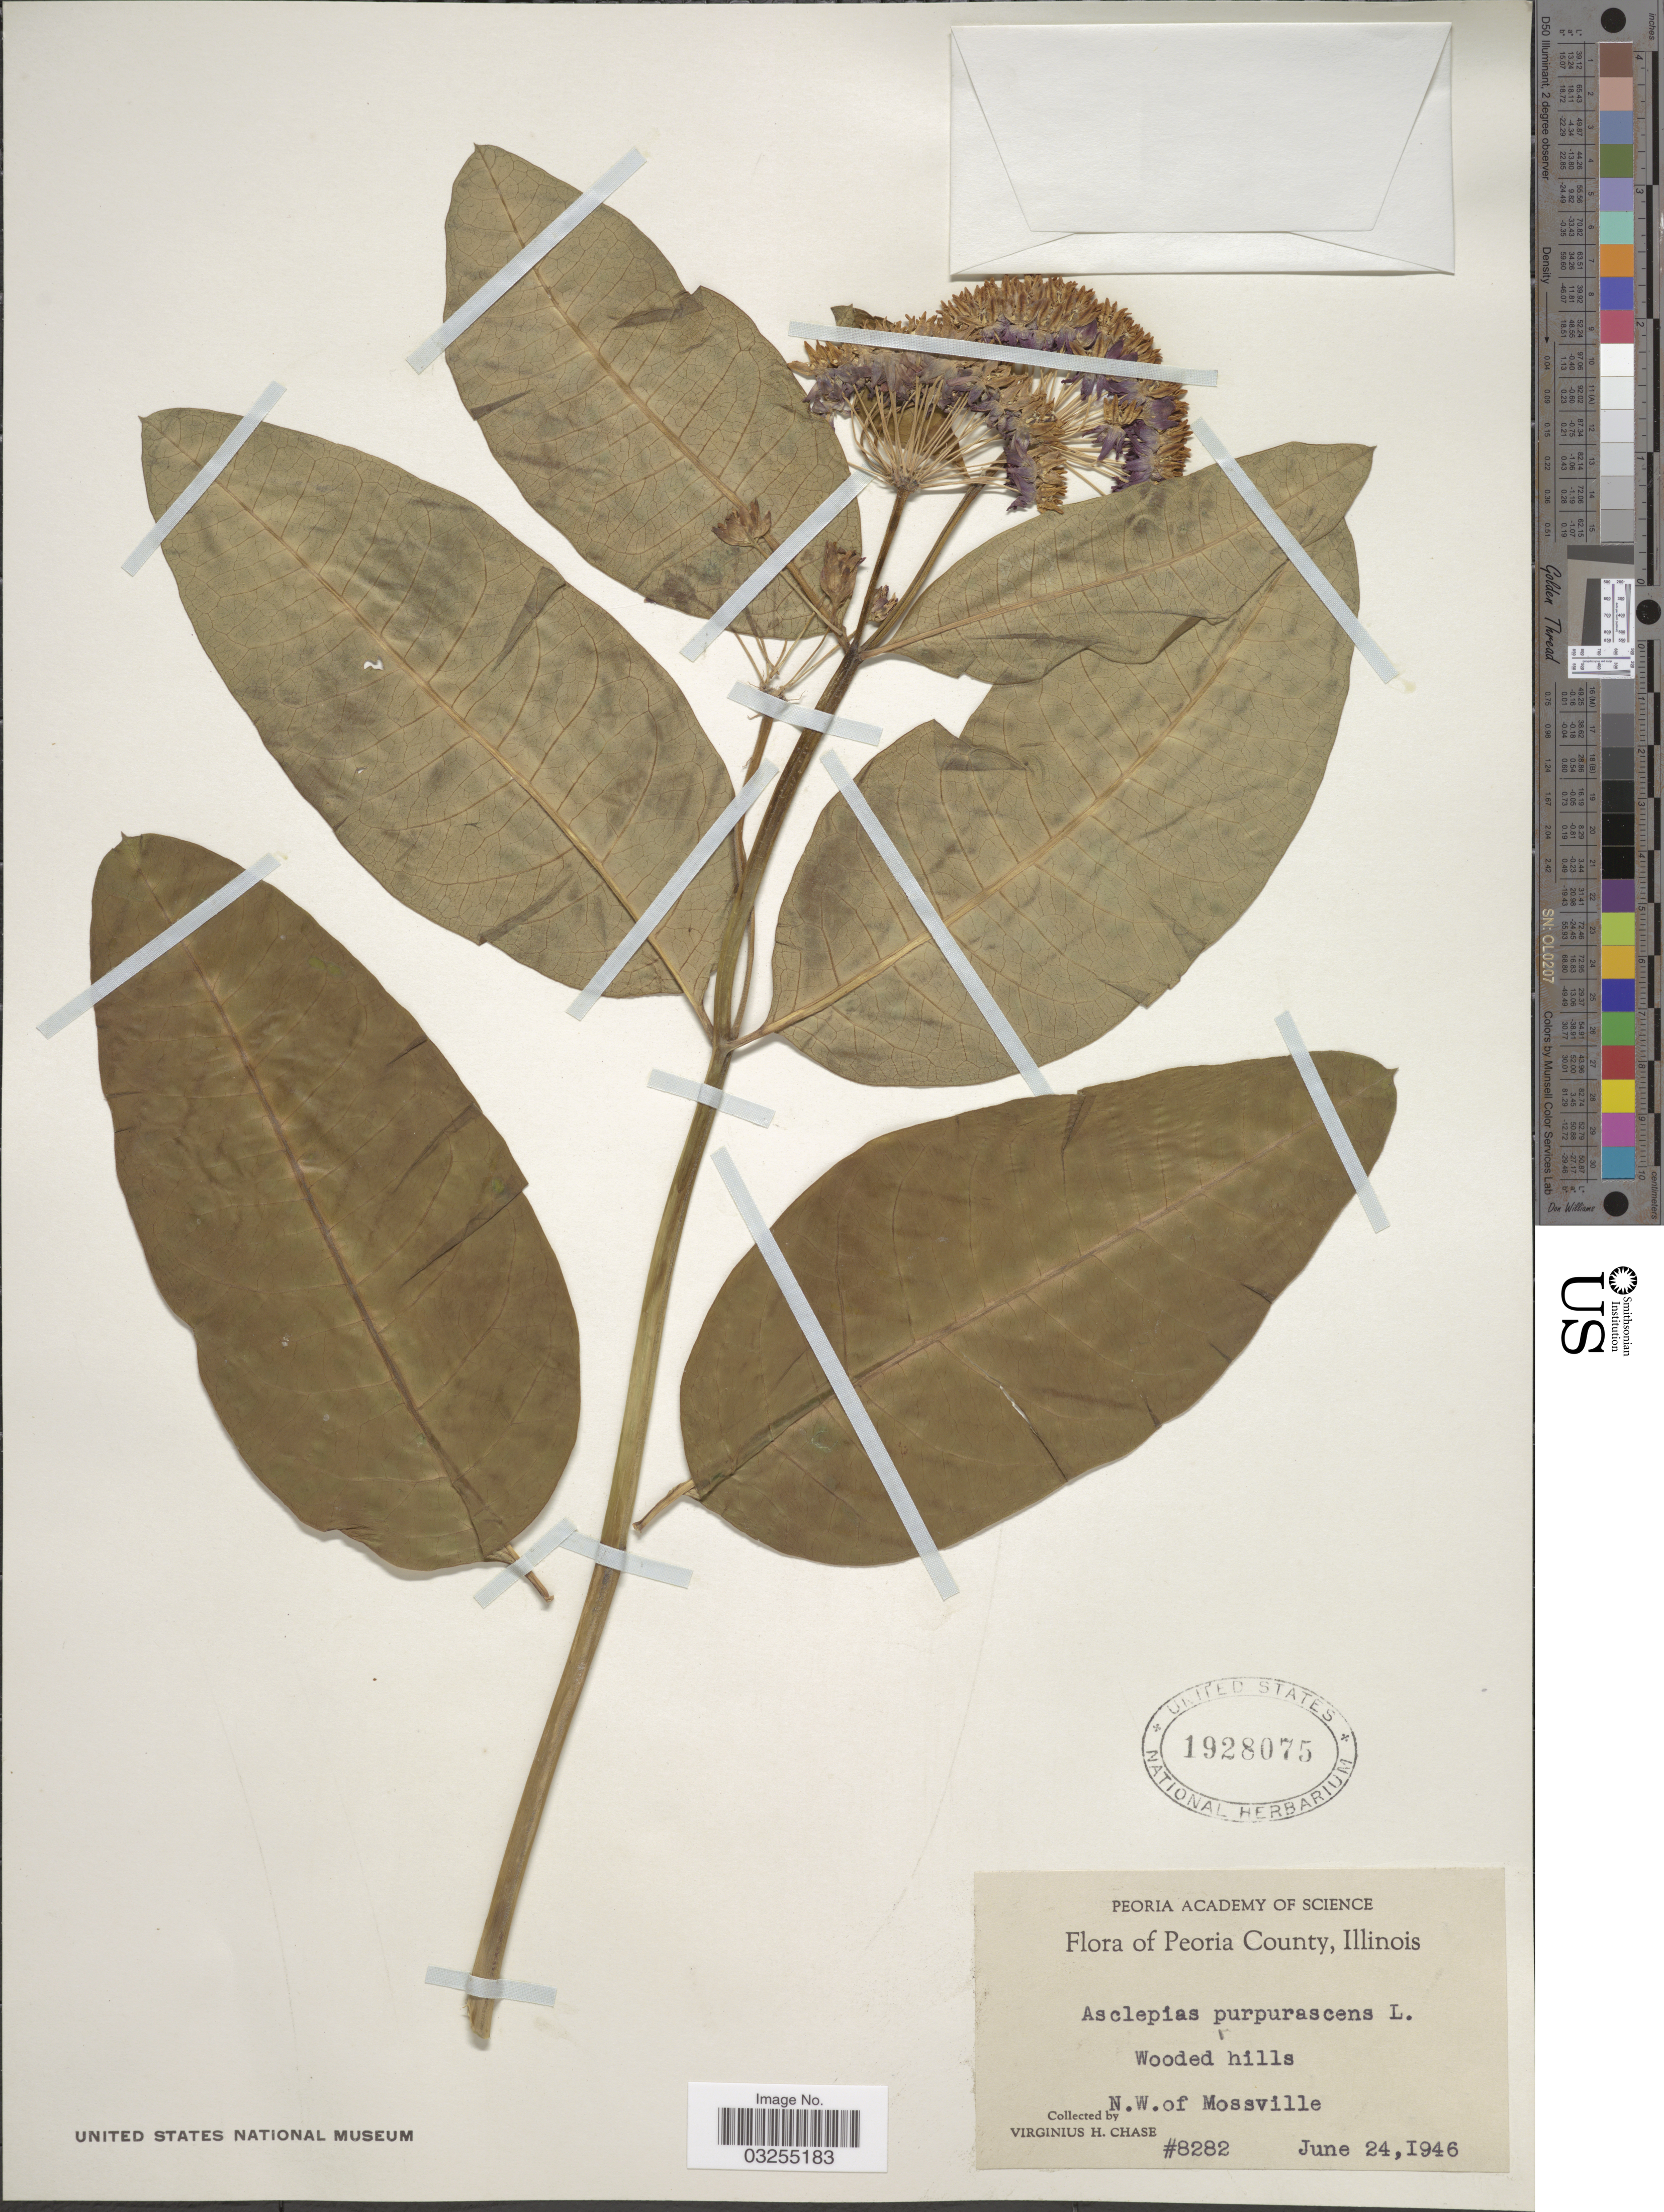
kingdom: Plantae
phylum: Tracheophyta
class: Magnoliopsida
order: Gentianales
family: Apocynaceae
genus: Asclepias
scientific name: Asclepias purpurascens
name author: L.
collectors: V. H. Chase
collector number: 8282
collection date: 1946-06-24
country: United States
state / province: Illinois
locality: Peoria County. N. W. of Mossville.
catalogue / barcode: US 1928075